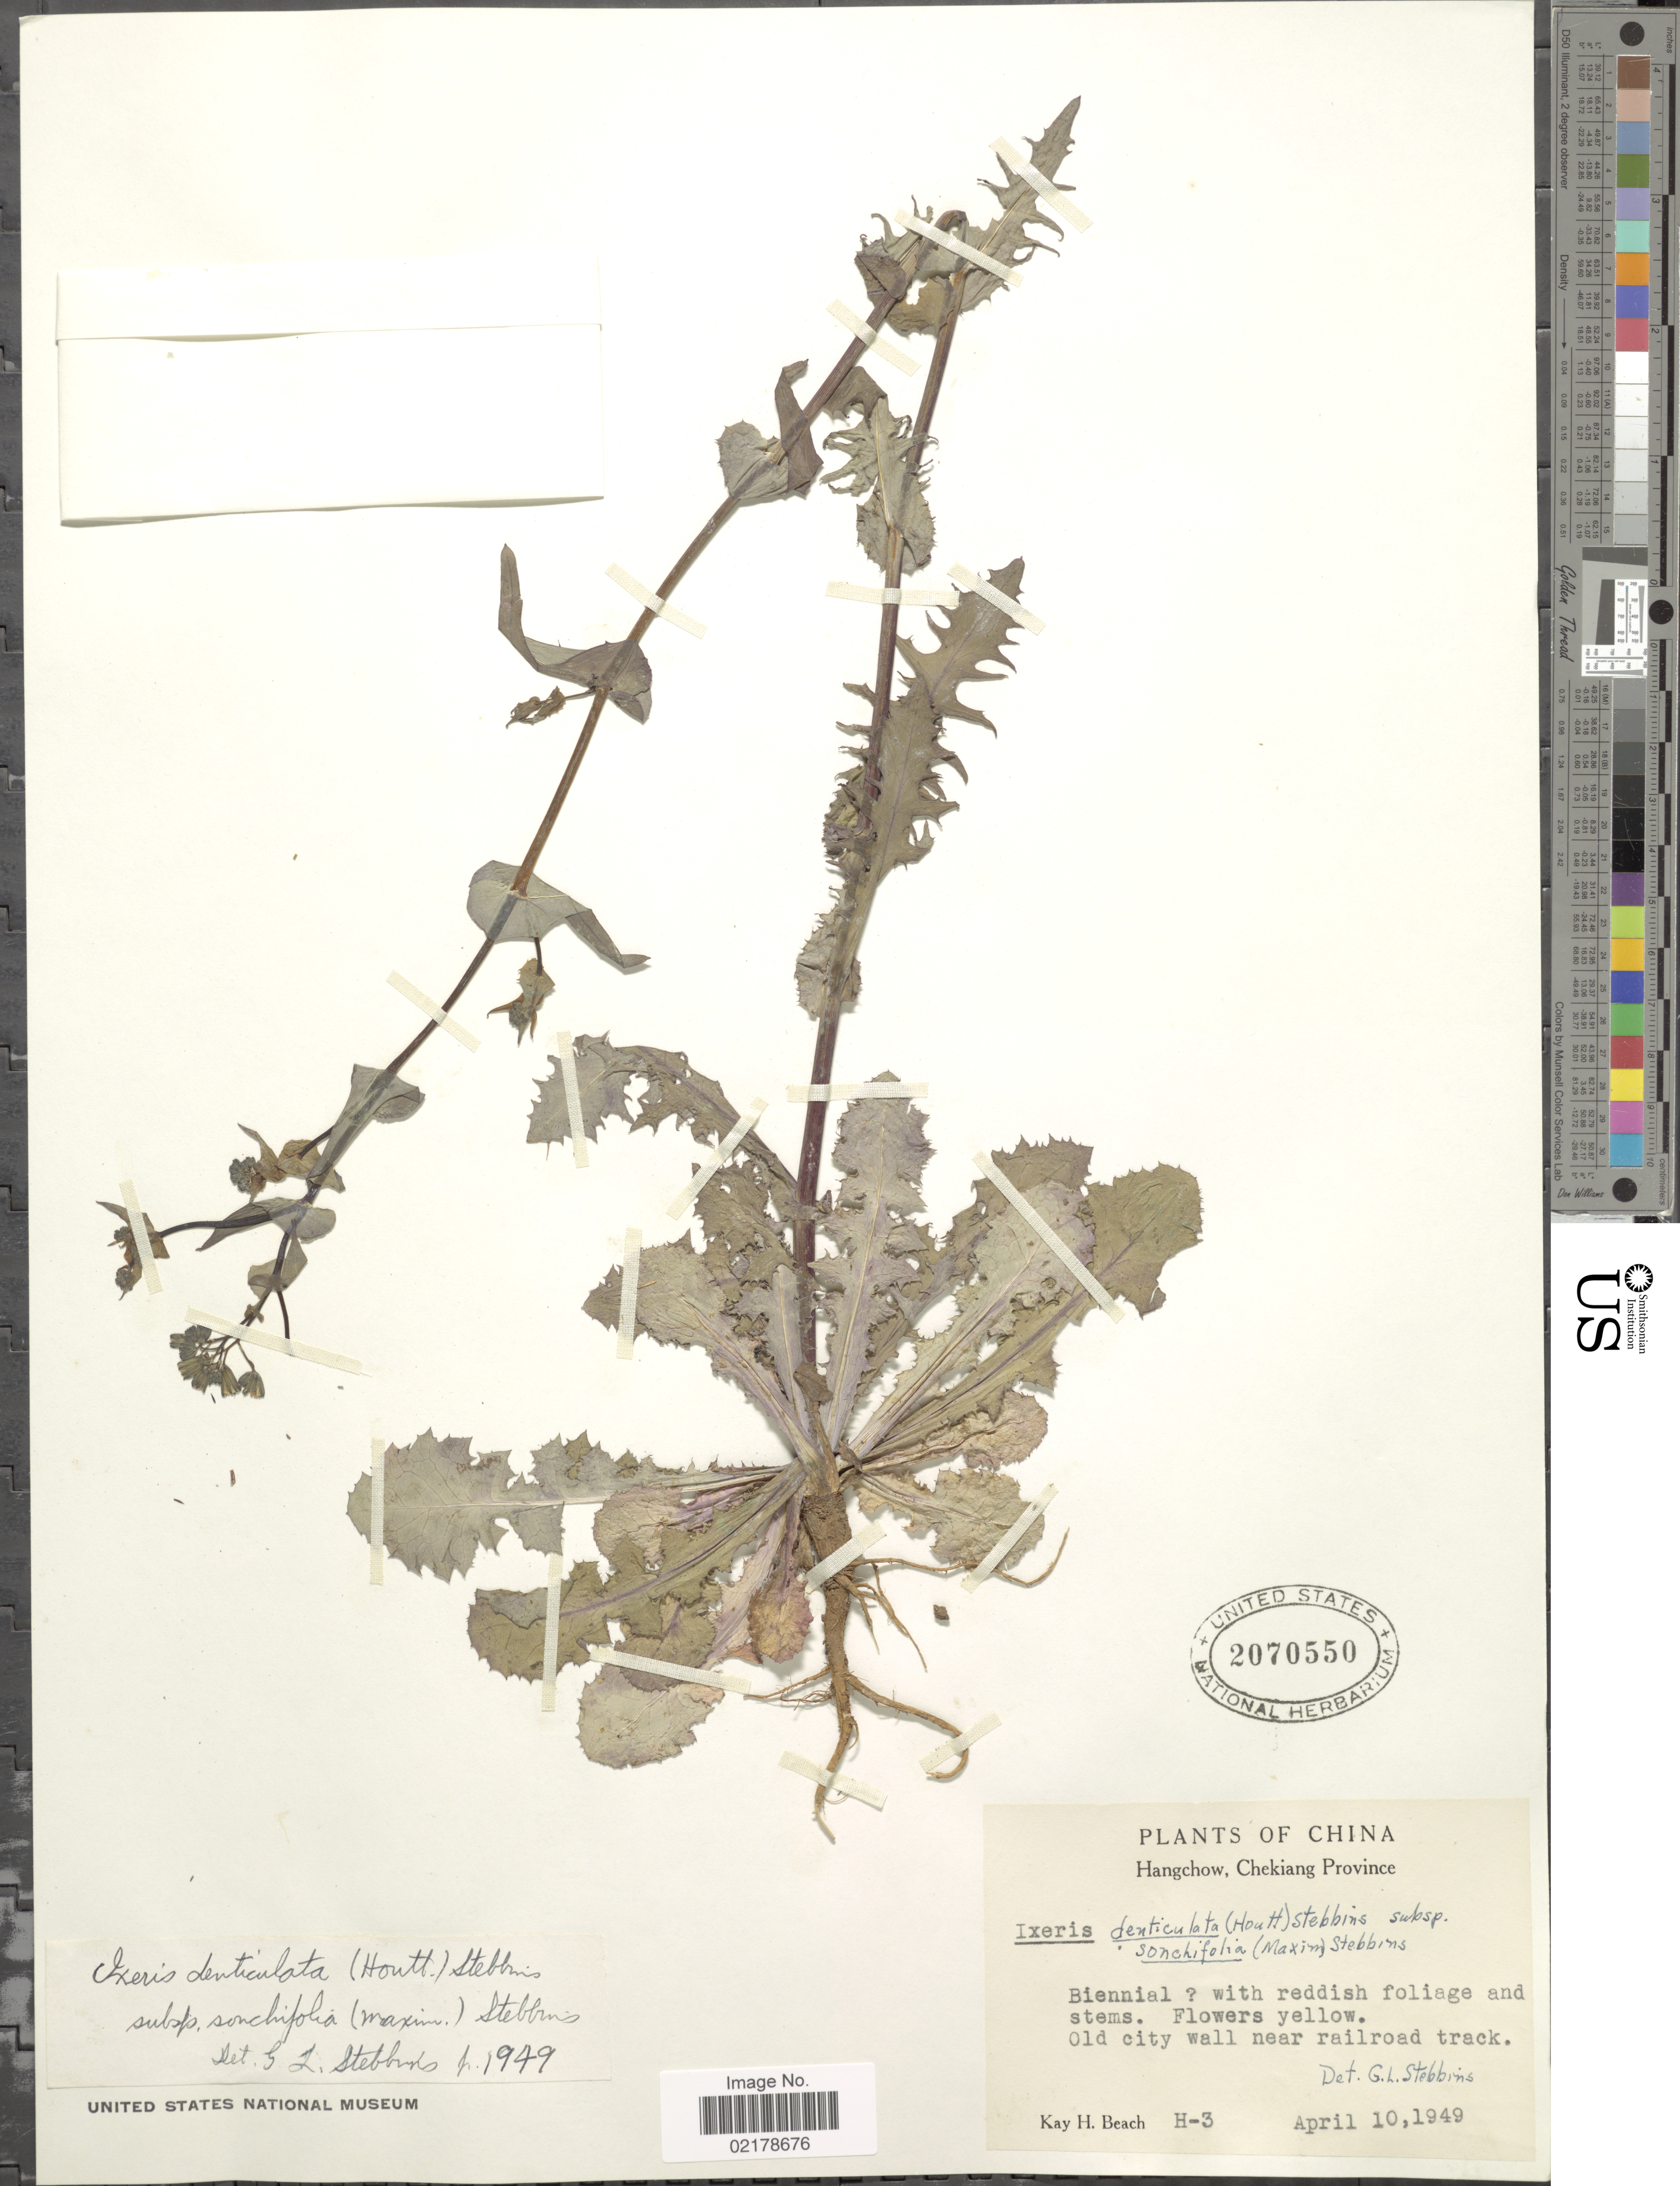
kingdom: Plantae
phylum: Tracheophyta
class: Magnoliopsida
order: Asterales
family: Asteraceae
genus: Crepidiastrum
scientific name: Crepidiastrum denticulatum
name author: (Houtt.) Pak & Kawano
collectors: K. H. Beach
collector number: H-3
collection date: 1949-04-10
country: China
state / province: Zhejiang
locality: Hangchow, Chekiang Province. Old city wall near railroad track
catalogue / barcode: US 2070550